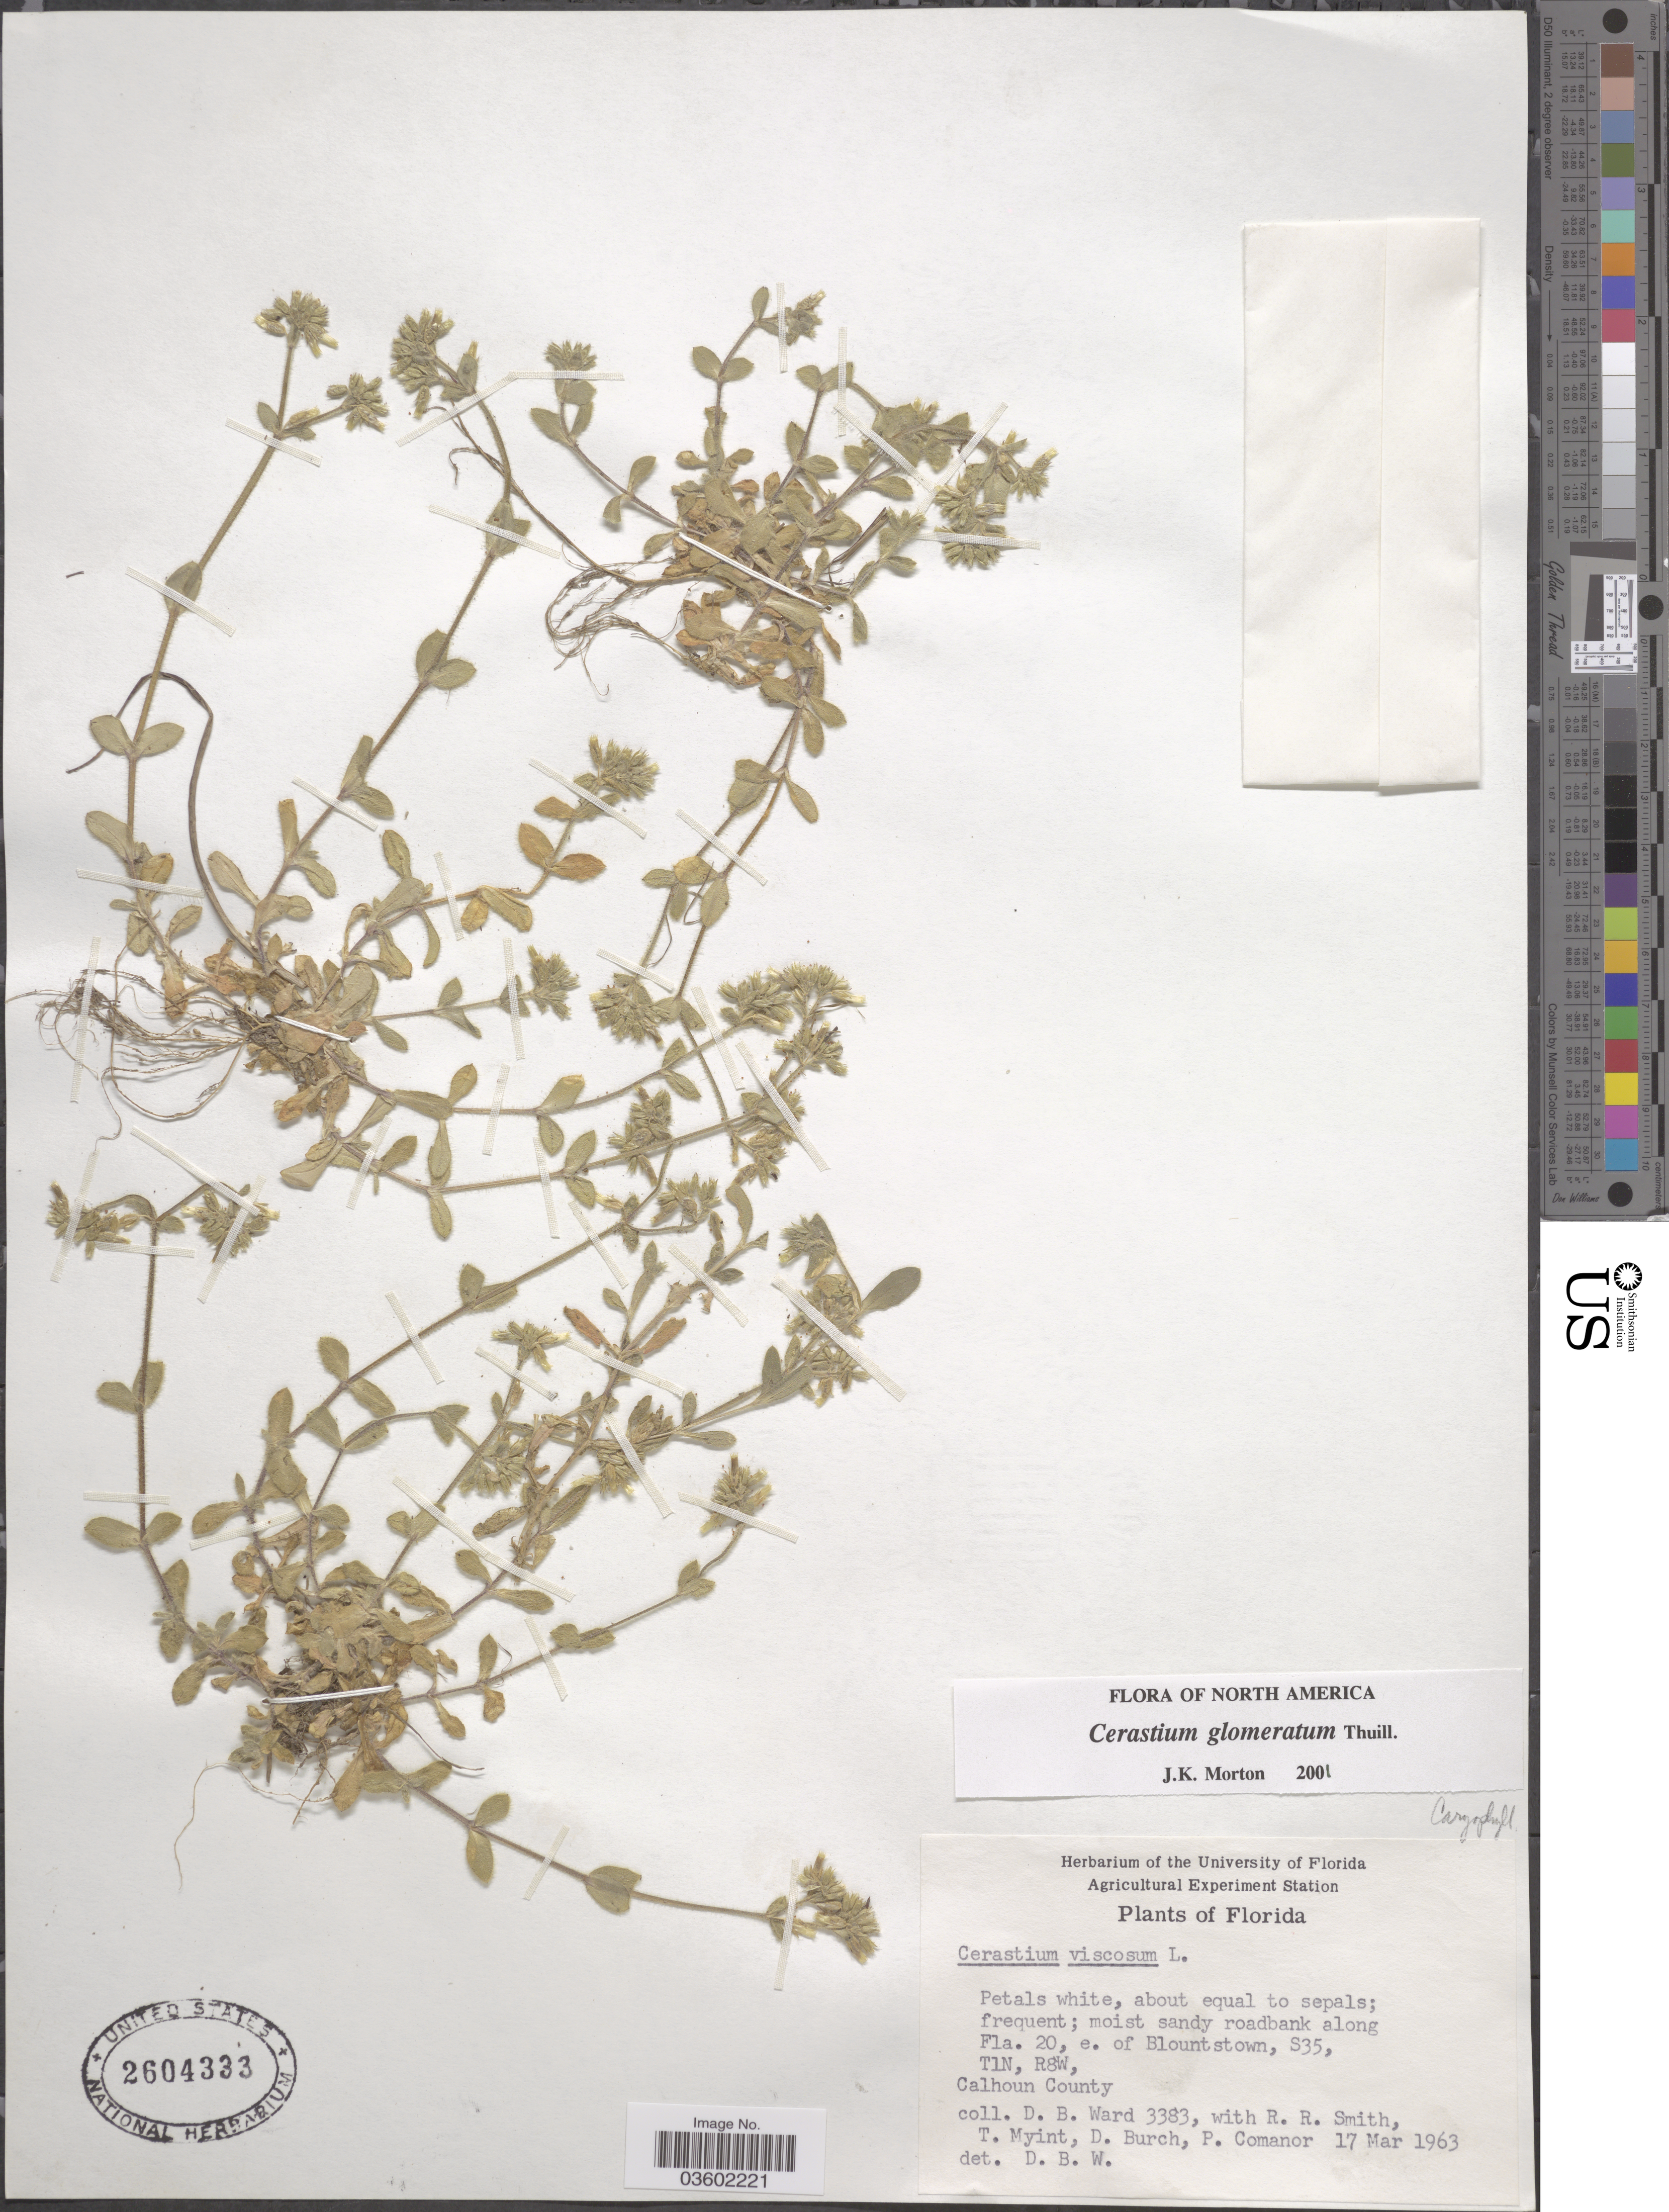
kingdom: Plantae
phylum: Tracheophyta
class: Magnoliopsida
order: Caryophyllales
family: Caryophyllaceae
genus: Cerastium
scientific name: Cerastium viscosum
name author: L.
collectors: D. B. Ward, R. Smith, T. Myint, D. Burch & P. Comanor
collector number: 3383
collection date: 1963-03-17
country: United States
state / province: Florida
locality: Along Fla. 20, e. of Blountstown, S35, T1N, R8W. Calhoun County.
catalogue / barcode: US 2604333